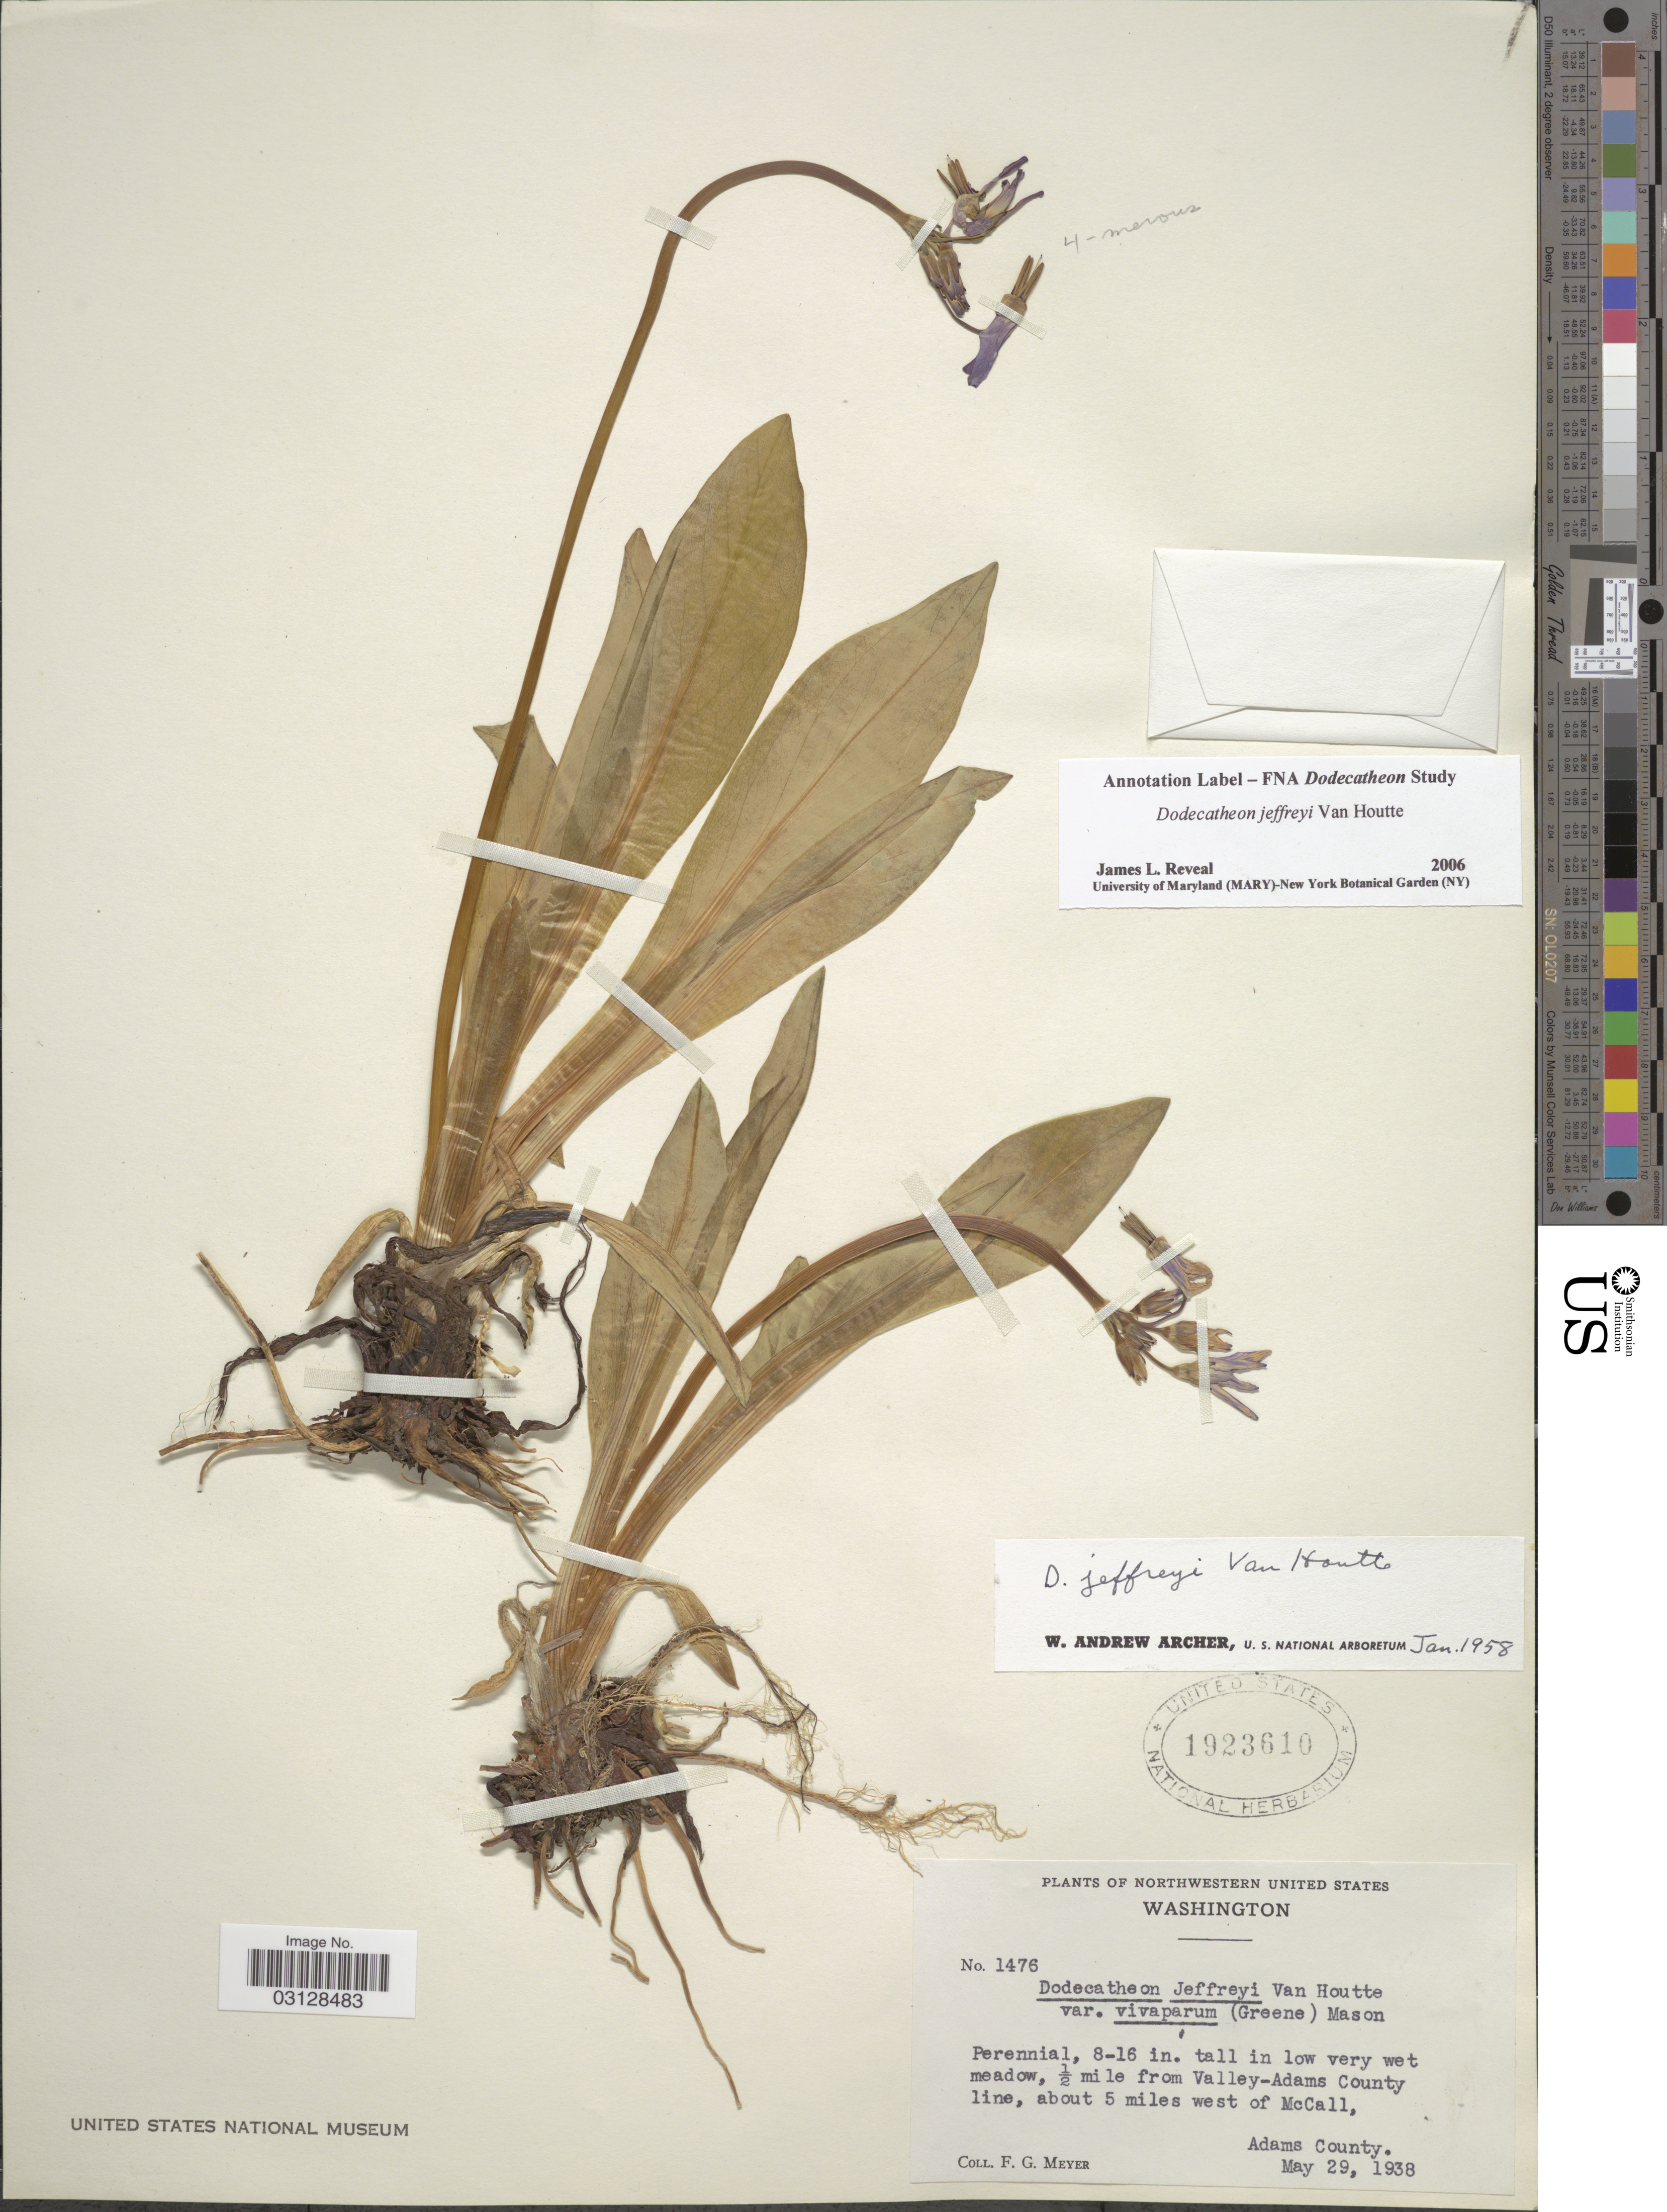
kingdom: Plantae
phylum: Tracheophyta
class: Magnoliopsida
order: Ericales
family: Primulaceae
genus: Dodecatheon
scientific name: Dodecatheon jeffreyi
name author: Van Houtte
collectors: F. G. Meyer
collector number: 1476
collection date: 1938-05-29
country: United States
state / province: Washington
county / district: Adams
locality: ½ mile from Valley-Adams County line, about 5 miles west of McCall, Adams County.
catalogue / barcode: US 1923610